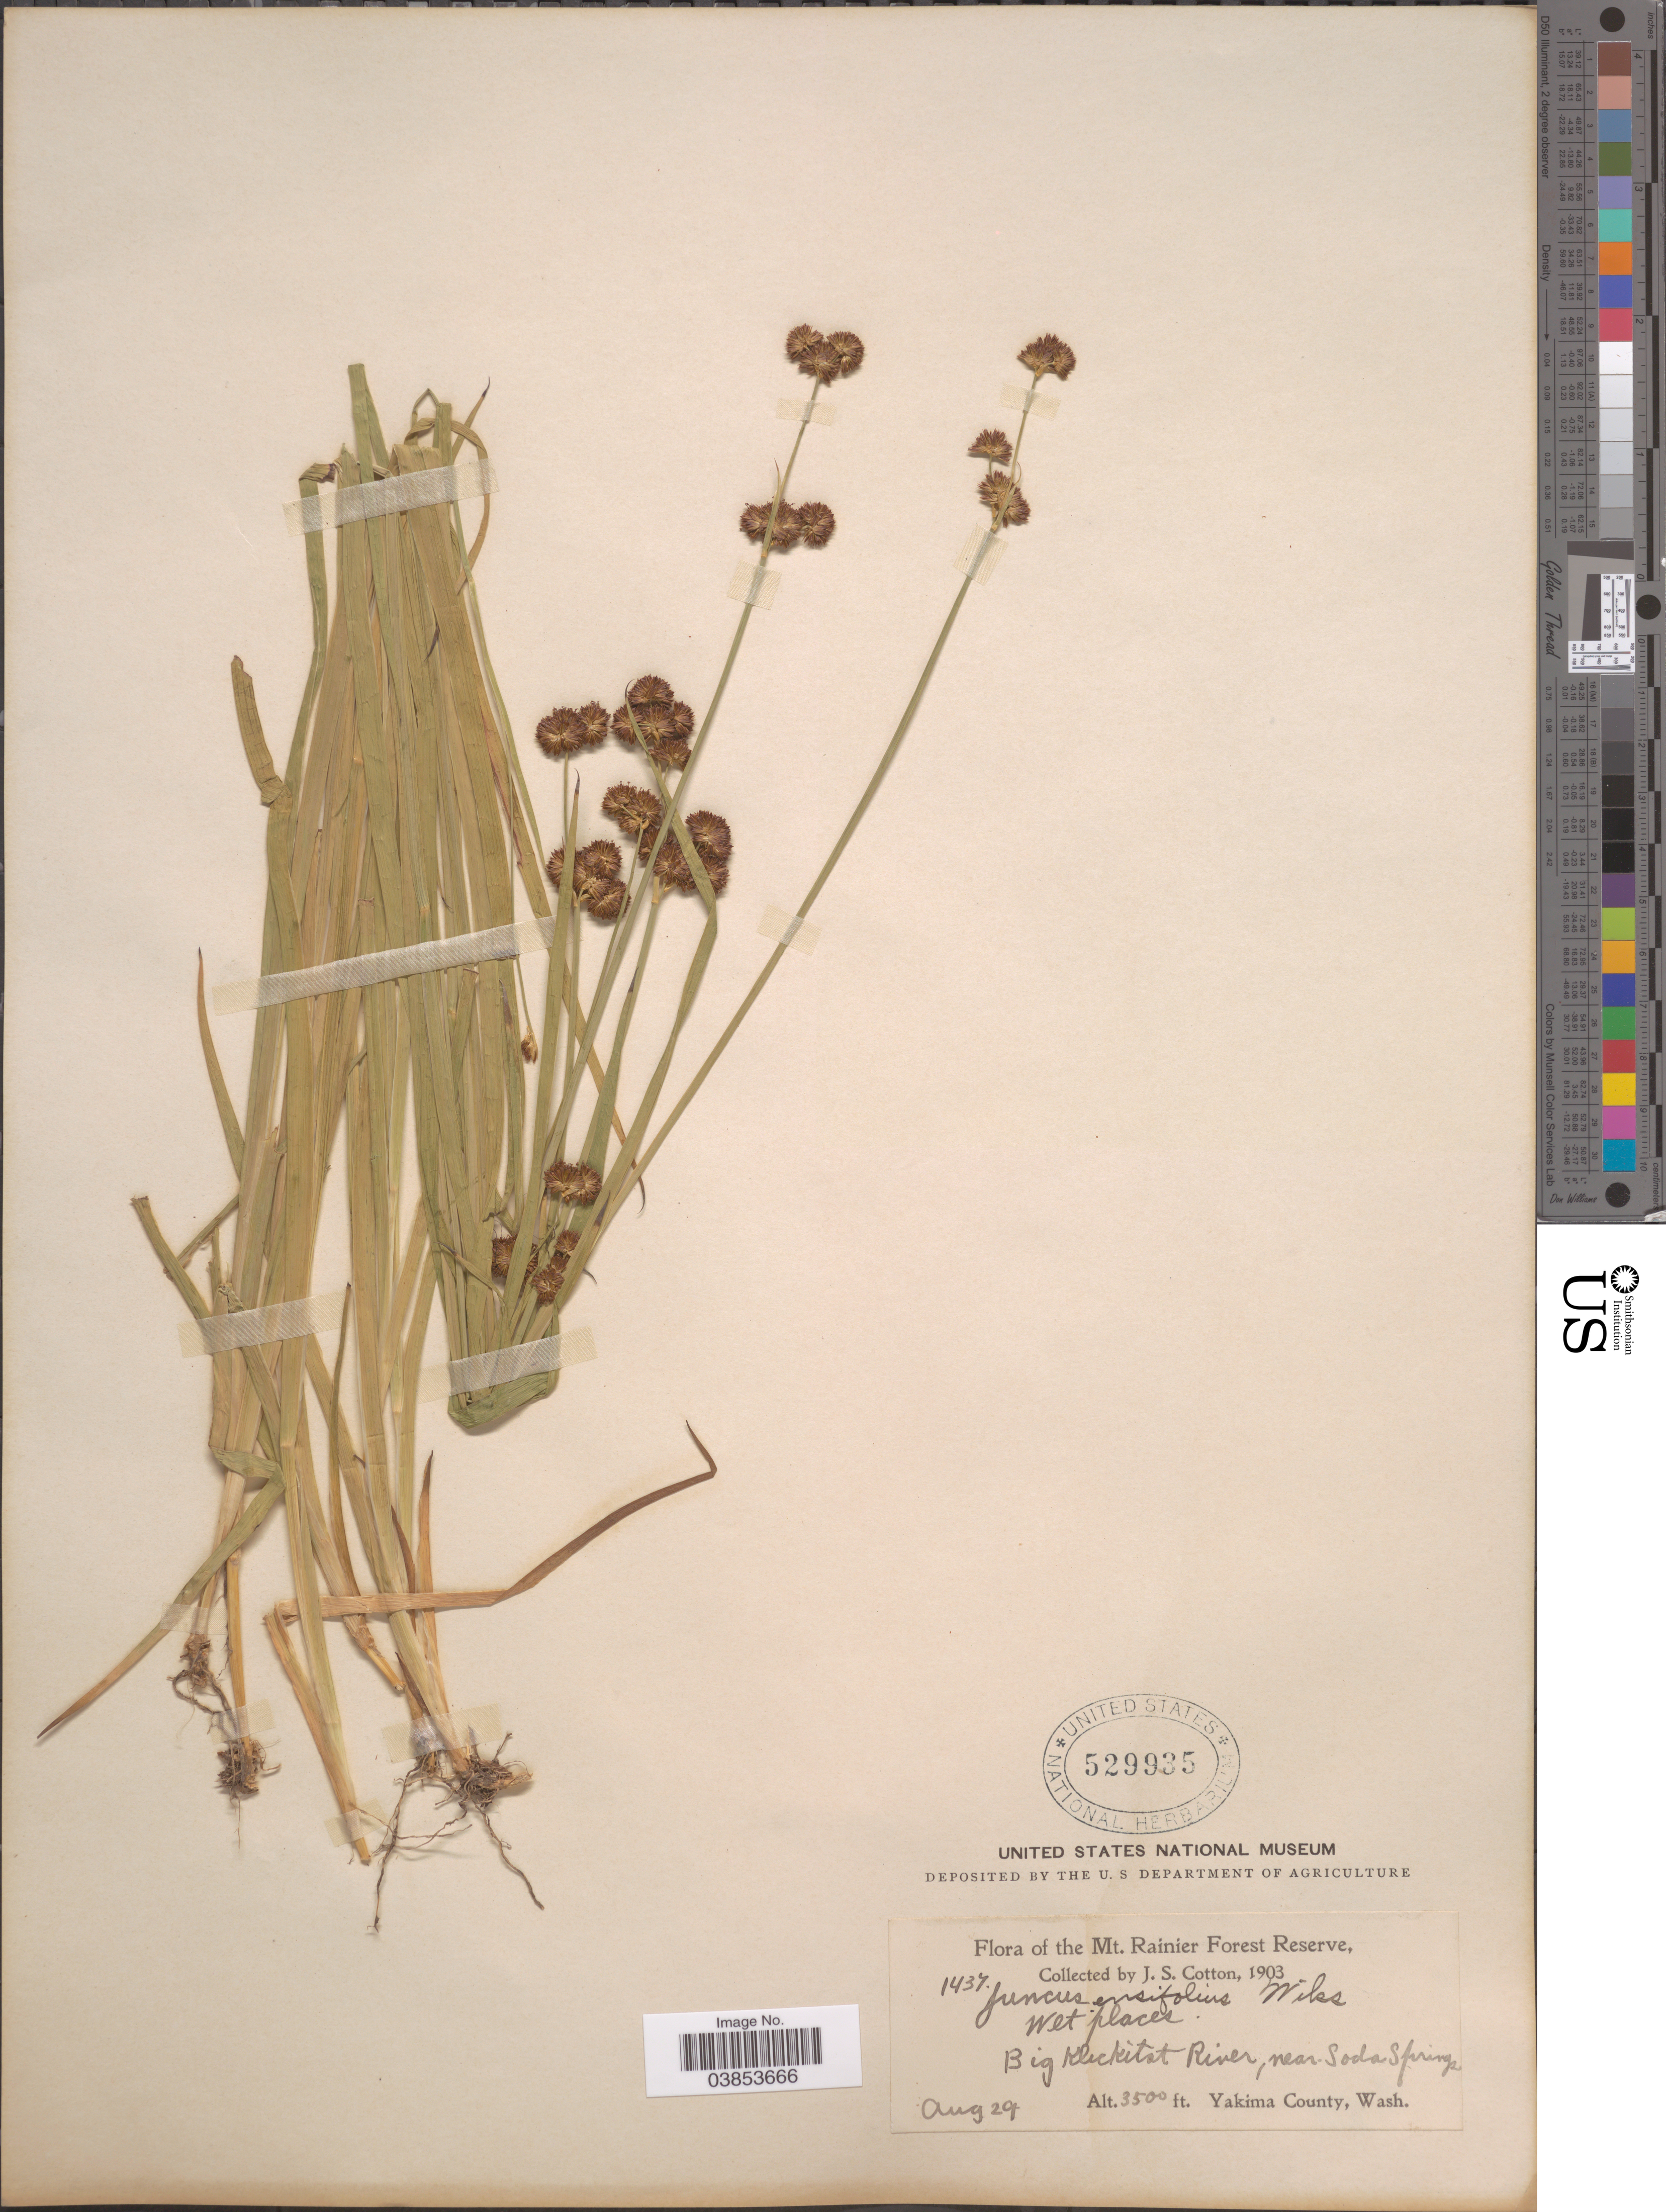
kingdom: Plantae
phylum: Tracheophyta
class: Liliopsida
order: Poales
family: Juncaceae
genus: Juncus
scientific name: Juncus ensifolius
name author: Wikstr.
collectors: J. S. Cotton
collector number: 1437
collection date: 1903-08-29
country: United States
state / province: Washington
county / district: Yakima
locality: Mt. Rainier Forest Reserve. Big Klickitat River, near Soda Springs. Yakima County.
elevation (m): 1067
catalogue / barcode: US 529935